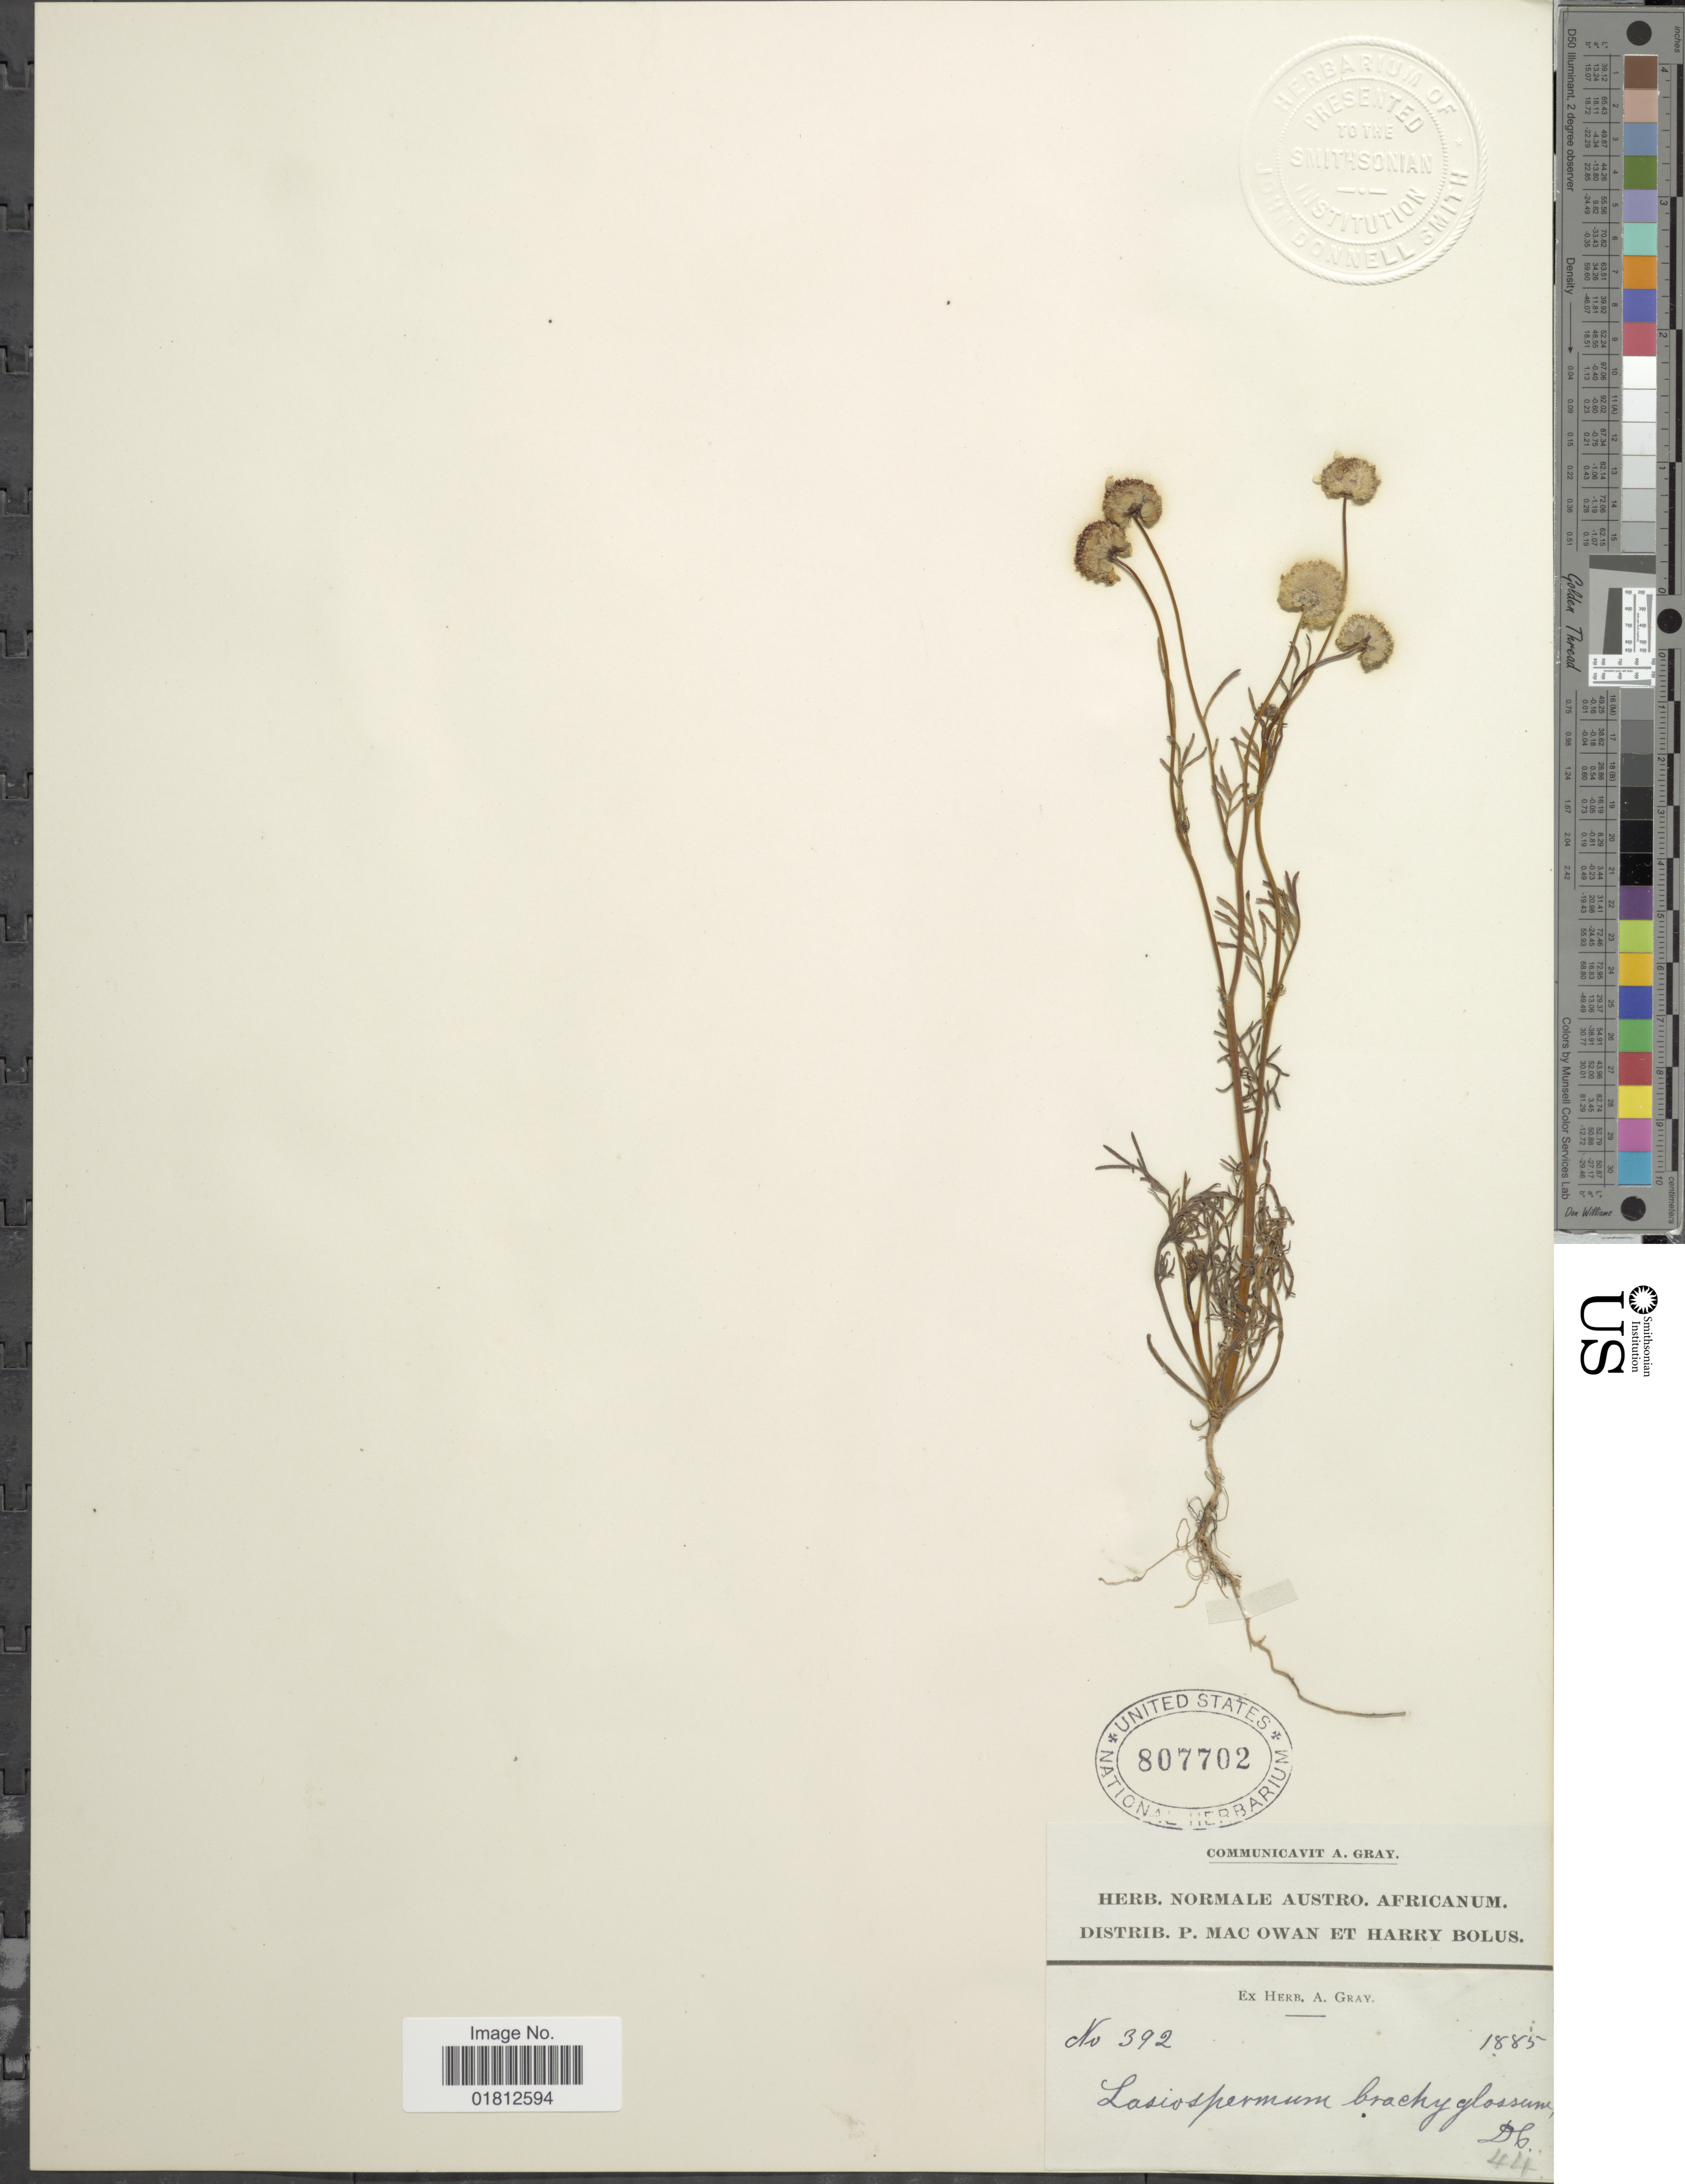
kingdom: Plantae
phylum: Tracheophyta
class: Magnoliopsida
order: Asterales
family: Asteraceae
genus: Lasiospermum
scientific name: Lasiospermum brachyglossum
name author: DC.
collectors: P. MacOwan & H. Bolus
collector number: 392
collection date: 1885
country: South Africa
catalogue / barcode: US 807702